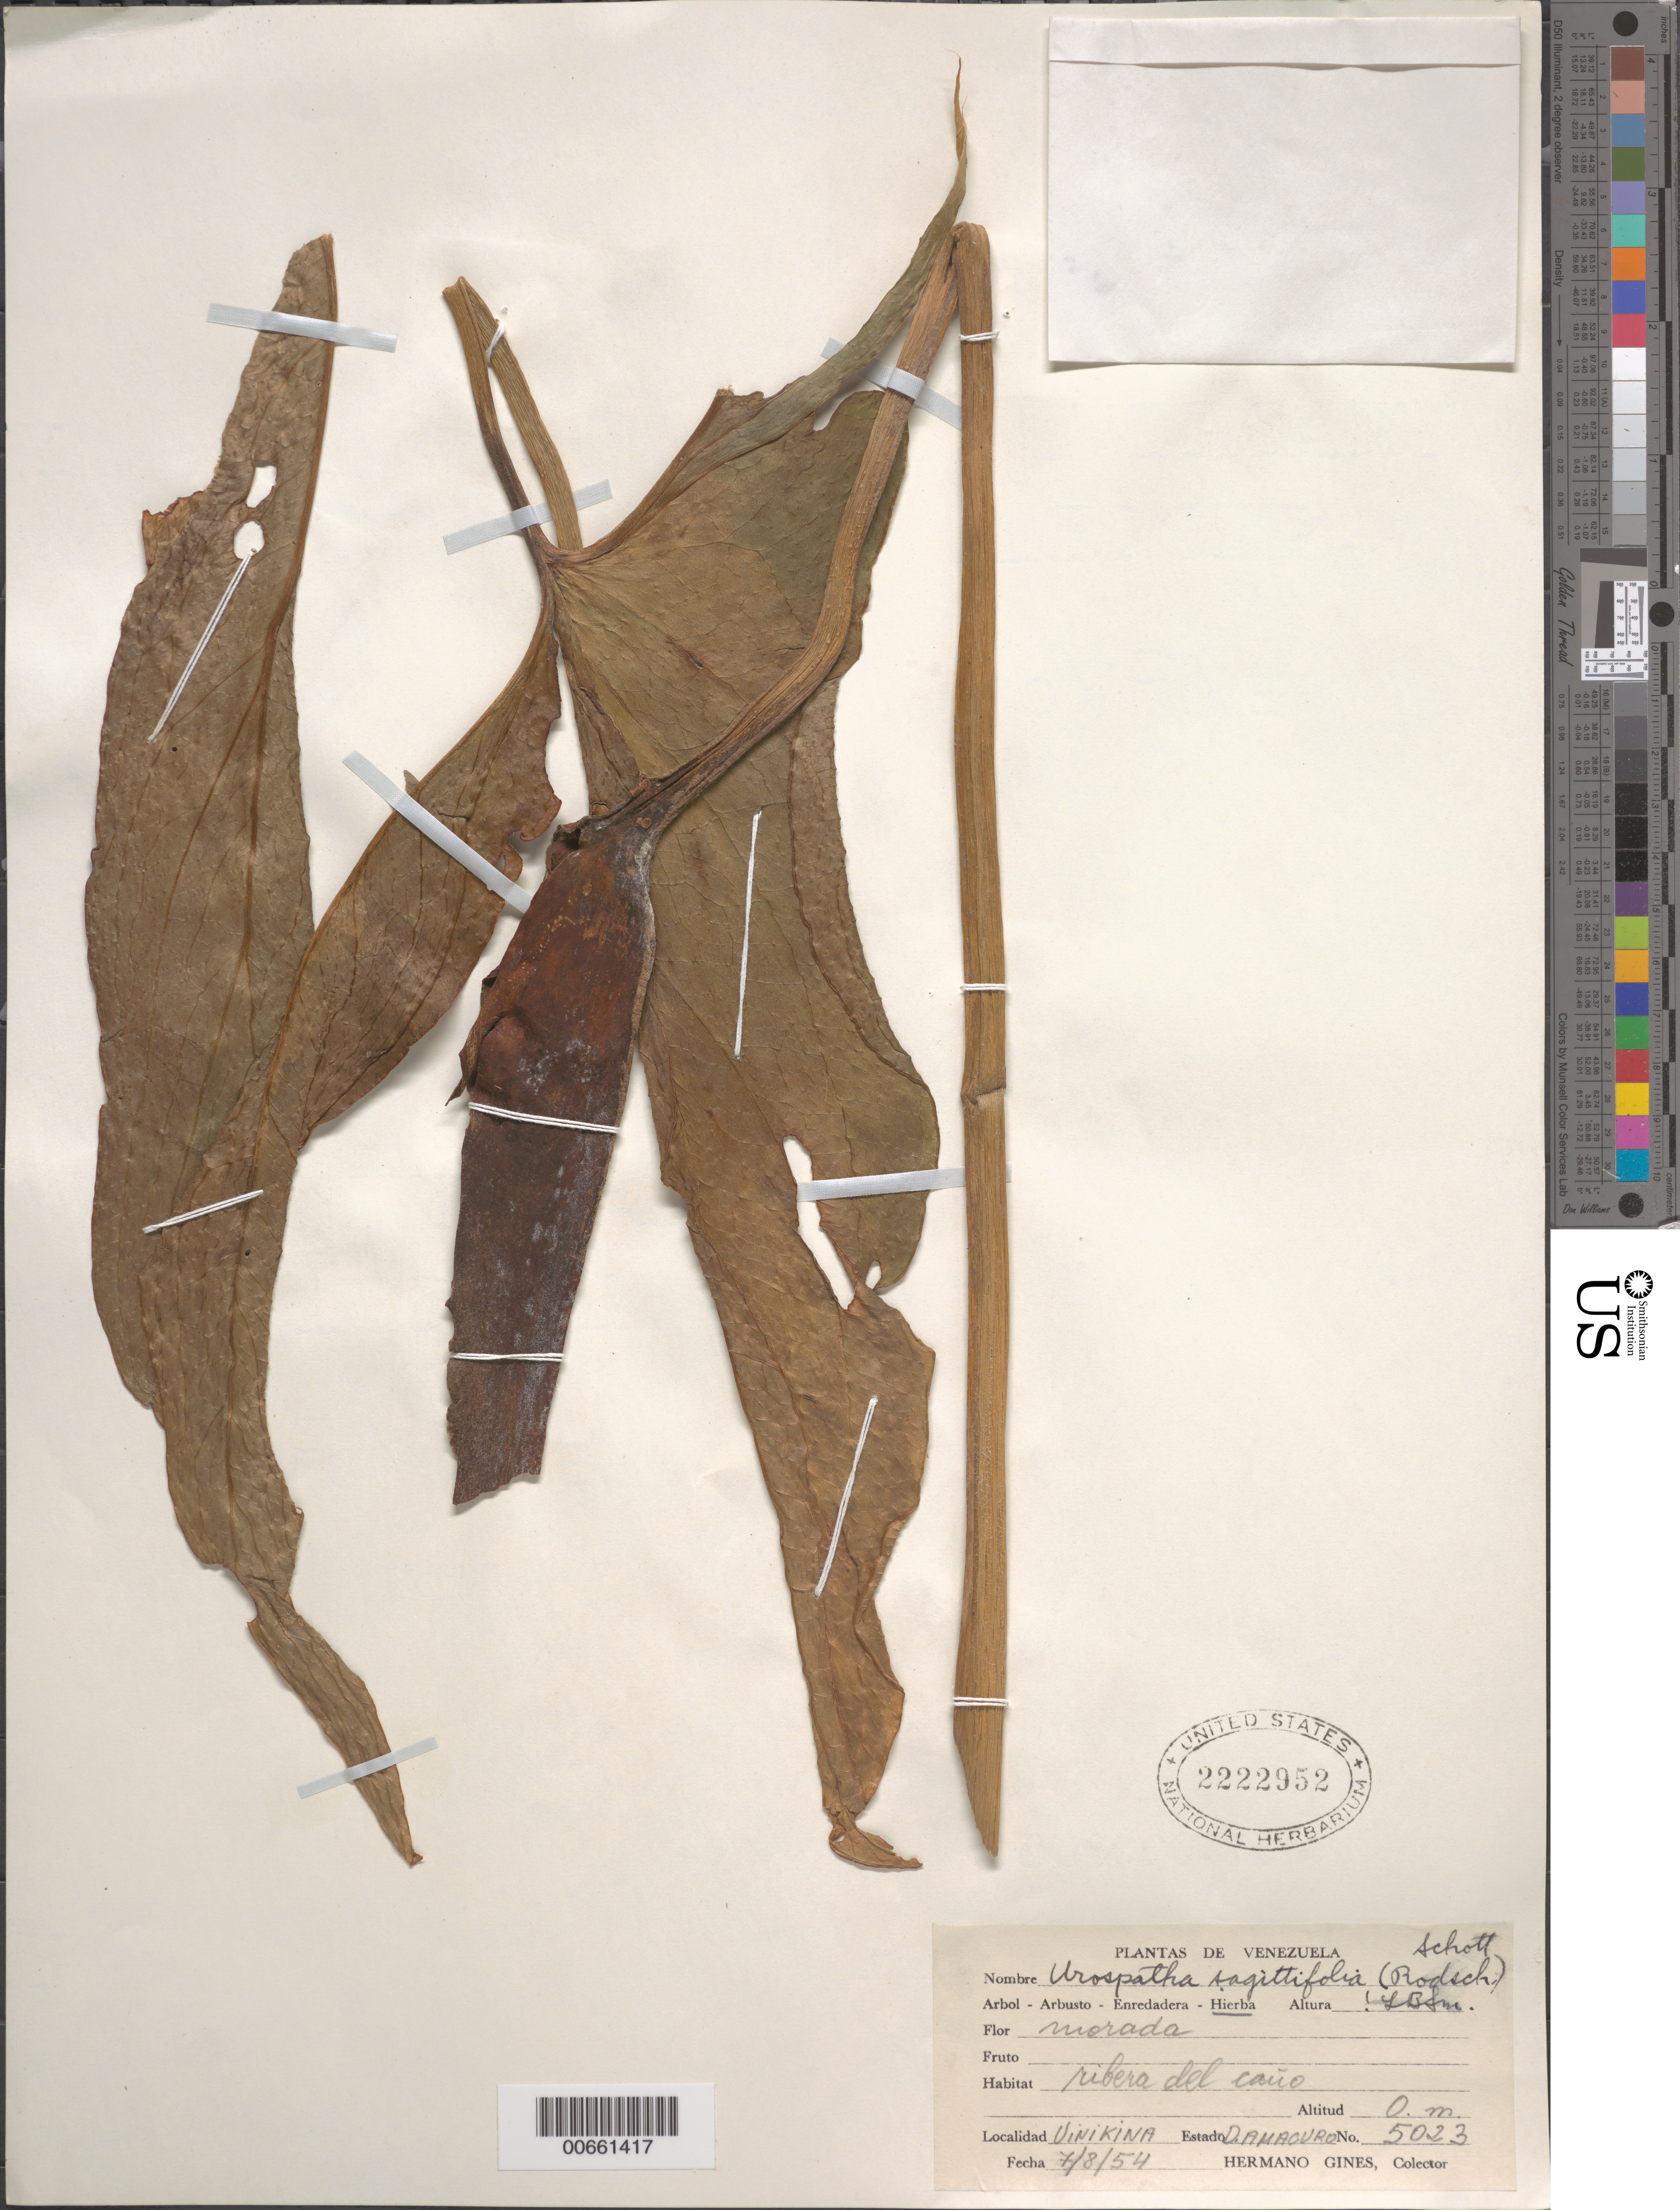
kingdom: Plantae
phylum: Tracheophyta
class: Liliopsida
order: Alismatales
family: Araceae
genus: Urospatha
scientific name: Urospatha sagittifolia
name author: (Rudge) Schott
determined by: Smith, Lyman B., (US), NMNH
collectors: H. Gines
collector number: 5023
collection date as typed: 7-Aug-54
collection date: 1954-08-07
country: Venezuela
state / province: Delta Amacuro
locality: C. Wiuiquina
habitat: Banks of cano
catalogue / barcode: US 2222952